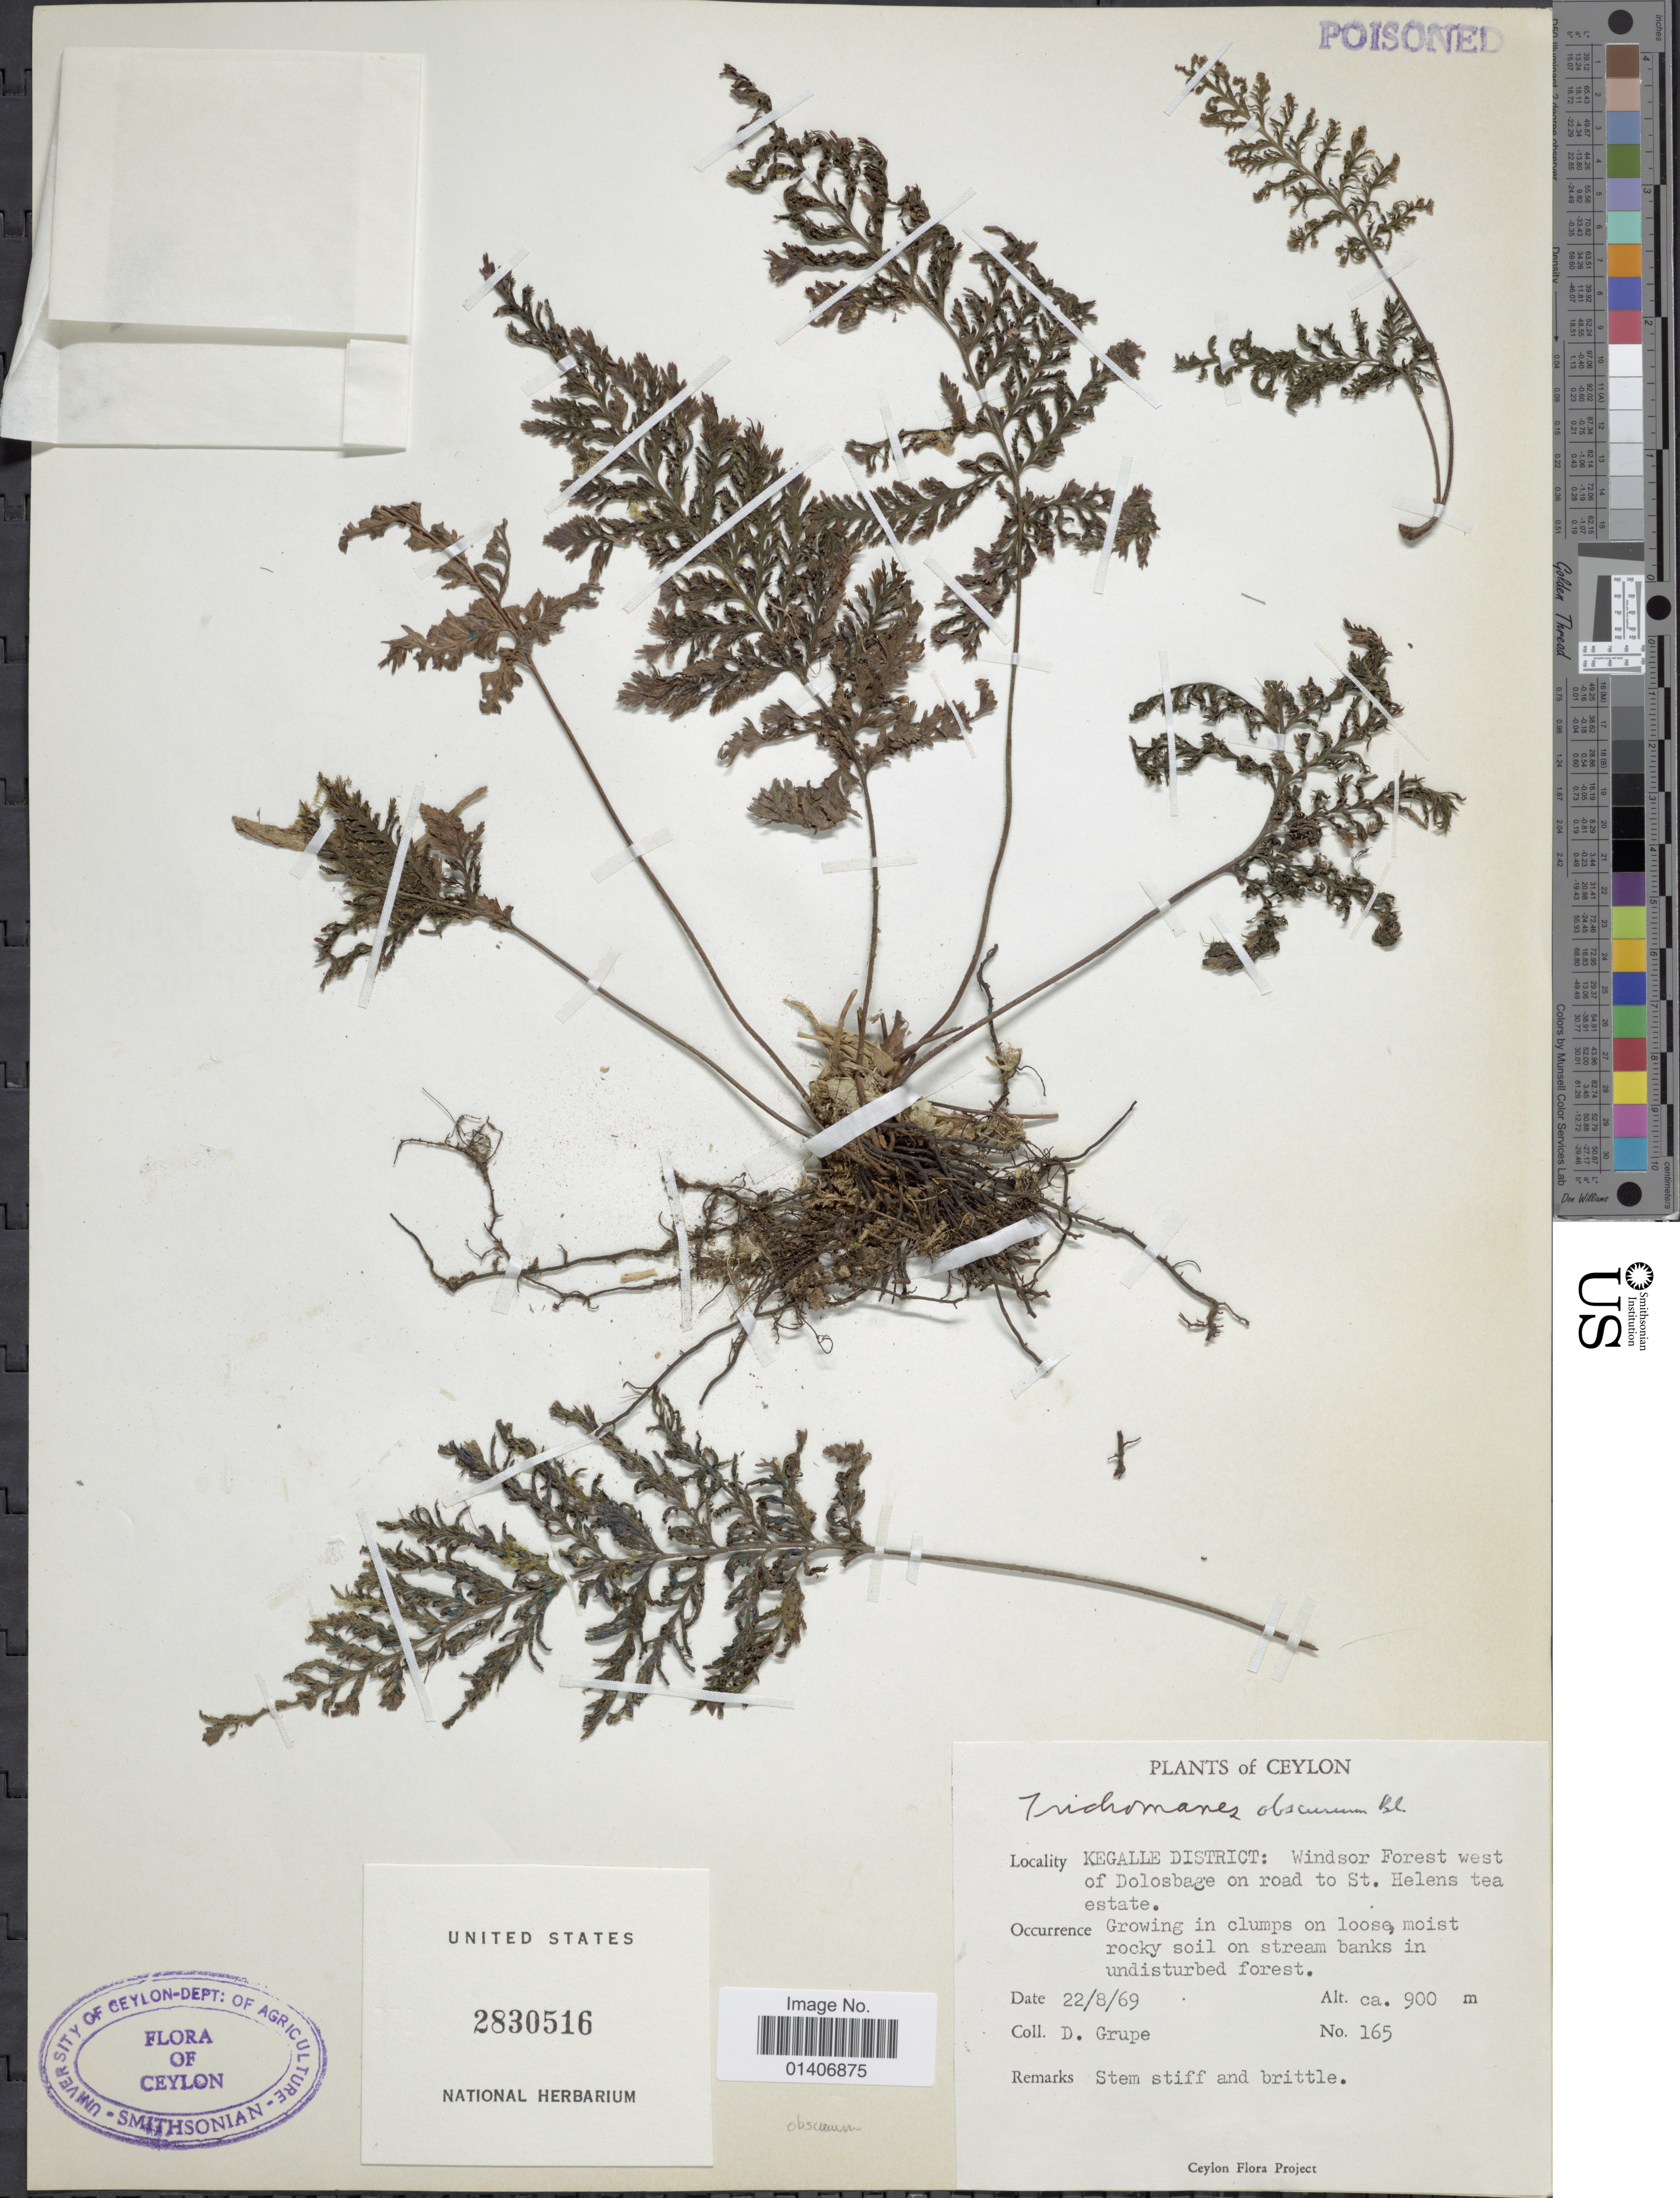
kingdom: Plantae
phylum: Tracheophyta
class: Polypodiopsida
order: Hymenophyllales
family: Hymenophyllaceae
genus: Abrodictyum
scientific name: Abrodictyum obscurum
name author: (Blume) Ebihara & K. Iwats.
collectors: D. Grupe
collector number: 165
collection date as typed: Transcribed d/m/y: 22/8/69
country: Sri Lanka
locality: Ceylon, Kegalle District: Windsor Forest west of Dolosbage on road to St Helens tea estate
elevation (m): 900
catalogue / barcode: US 2830516